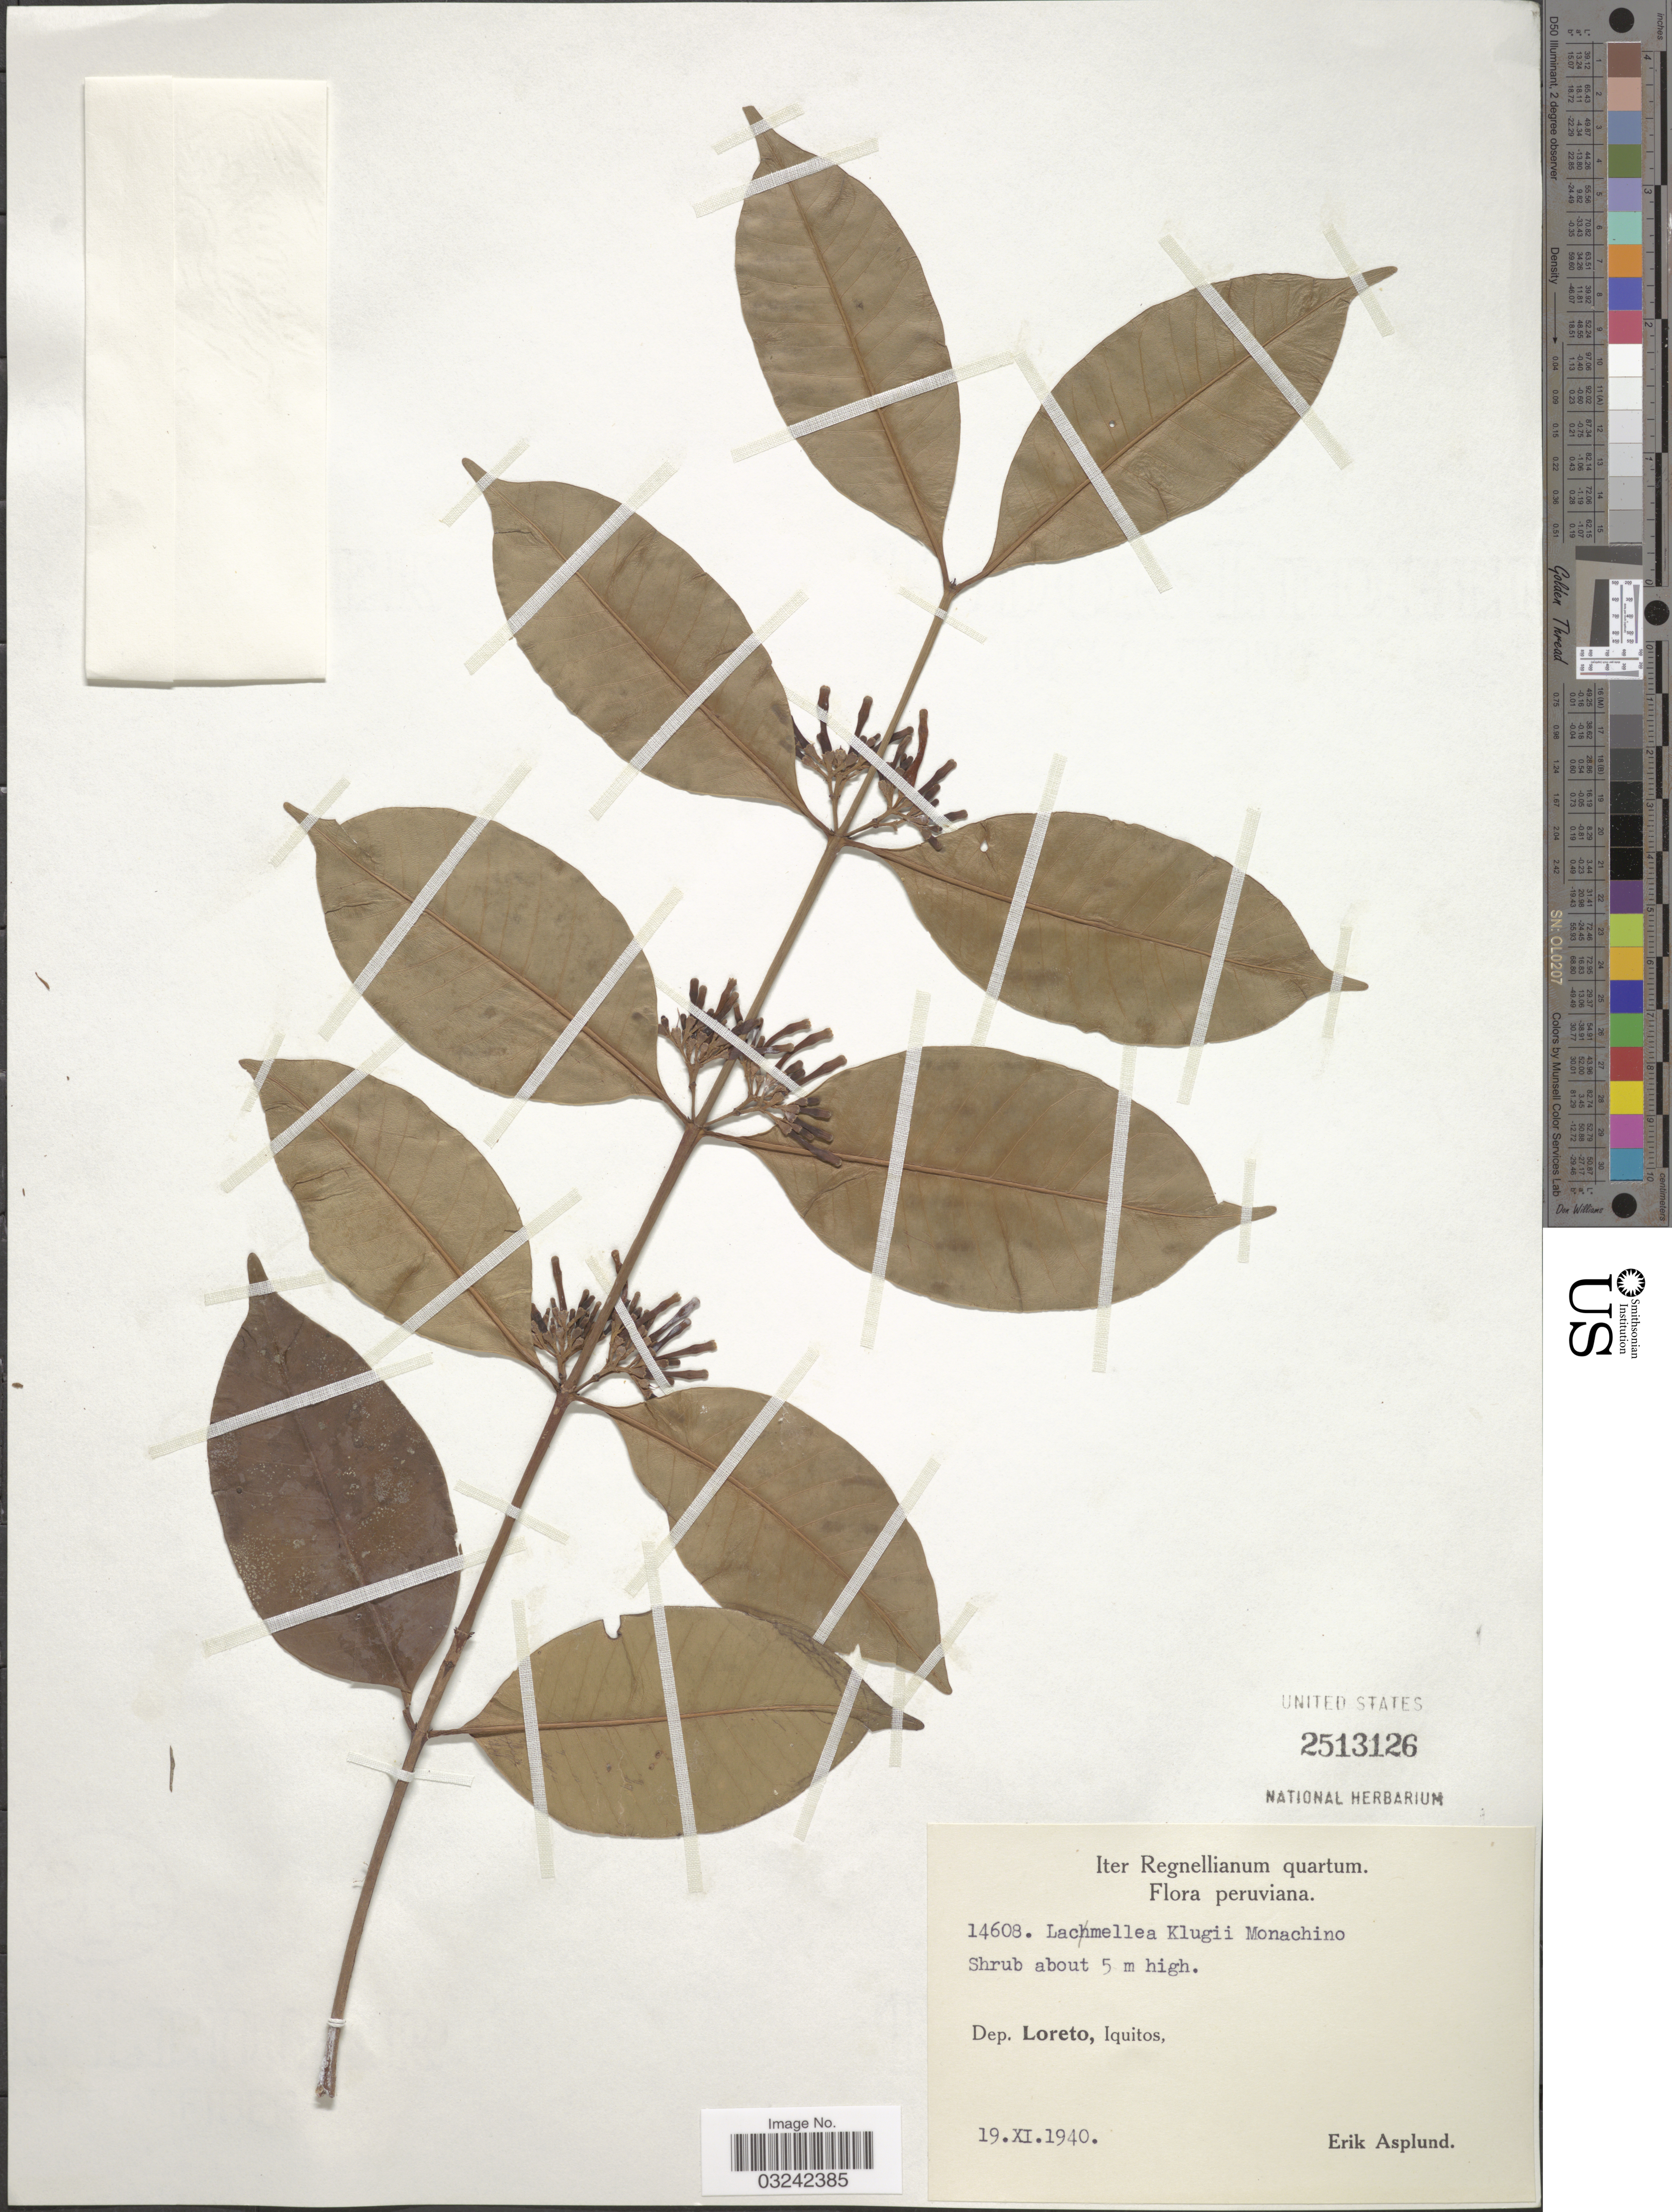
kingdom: Plantae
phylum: Tracheophyta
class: Magnoliopsida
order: Gentianales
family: Apocynaceae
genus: Lacmellea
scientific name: Lacmellea klugii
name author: Monach.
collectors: E. Asplund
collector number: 14608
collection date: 1940-11-19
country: Peru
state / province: Loreto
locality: Dep. Loreto, Iquitos.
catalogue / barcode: US 2513126